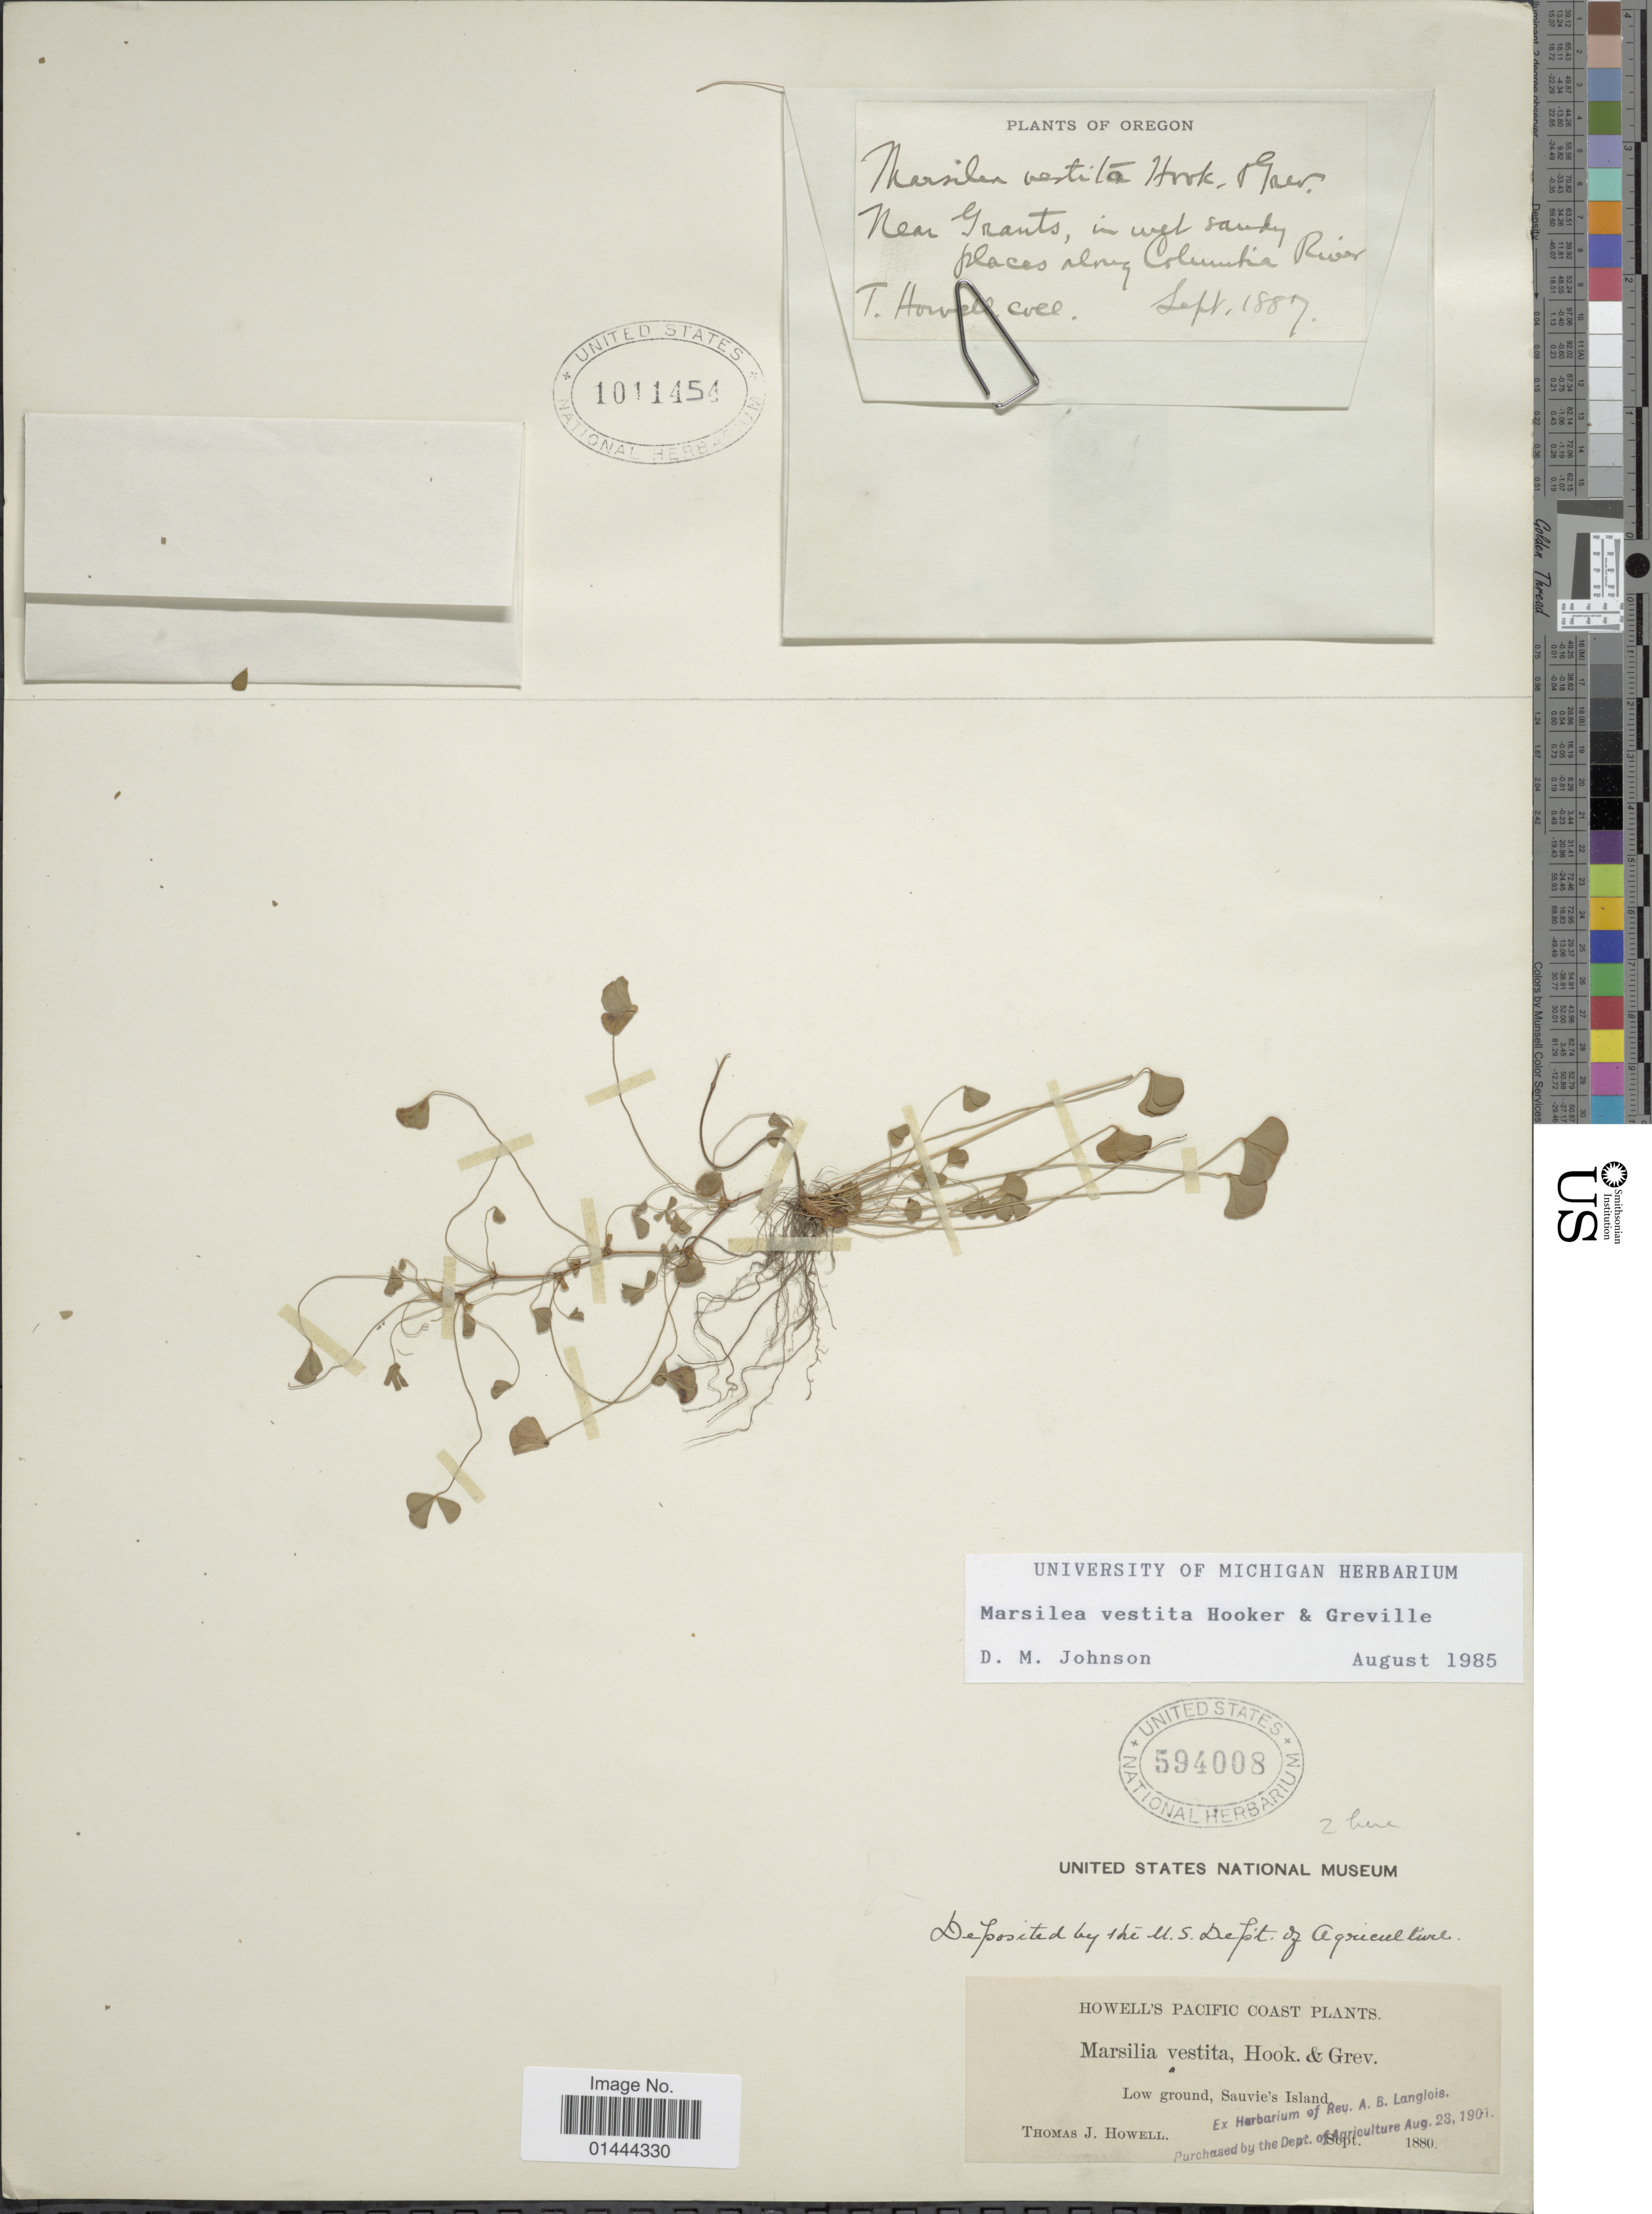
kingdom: Plantae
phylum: Tracheophyta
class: Polypodiopsida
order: Salviniales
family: Marsileaceae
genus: Marsilea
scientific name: Marsilea vestita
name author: Hook. & Grev.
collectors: T. J. Howell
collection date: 1880-09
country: United States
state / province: Oregon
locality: Pacific Coast, low ground, Sauvie's Island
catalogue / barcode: US 594008